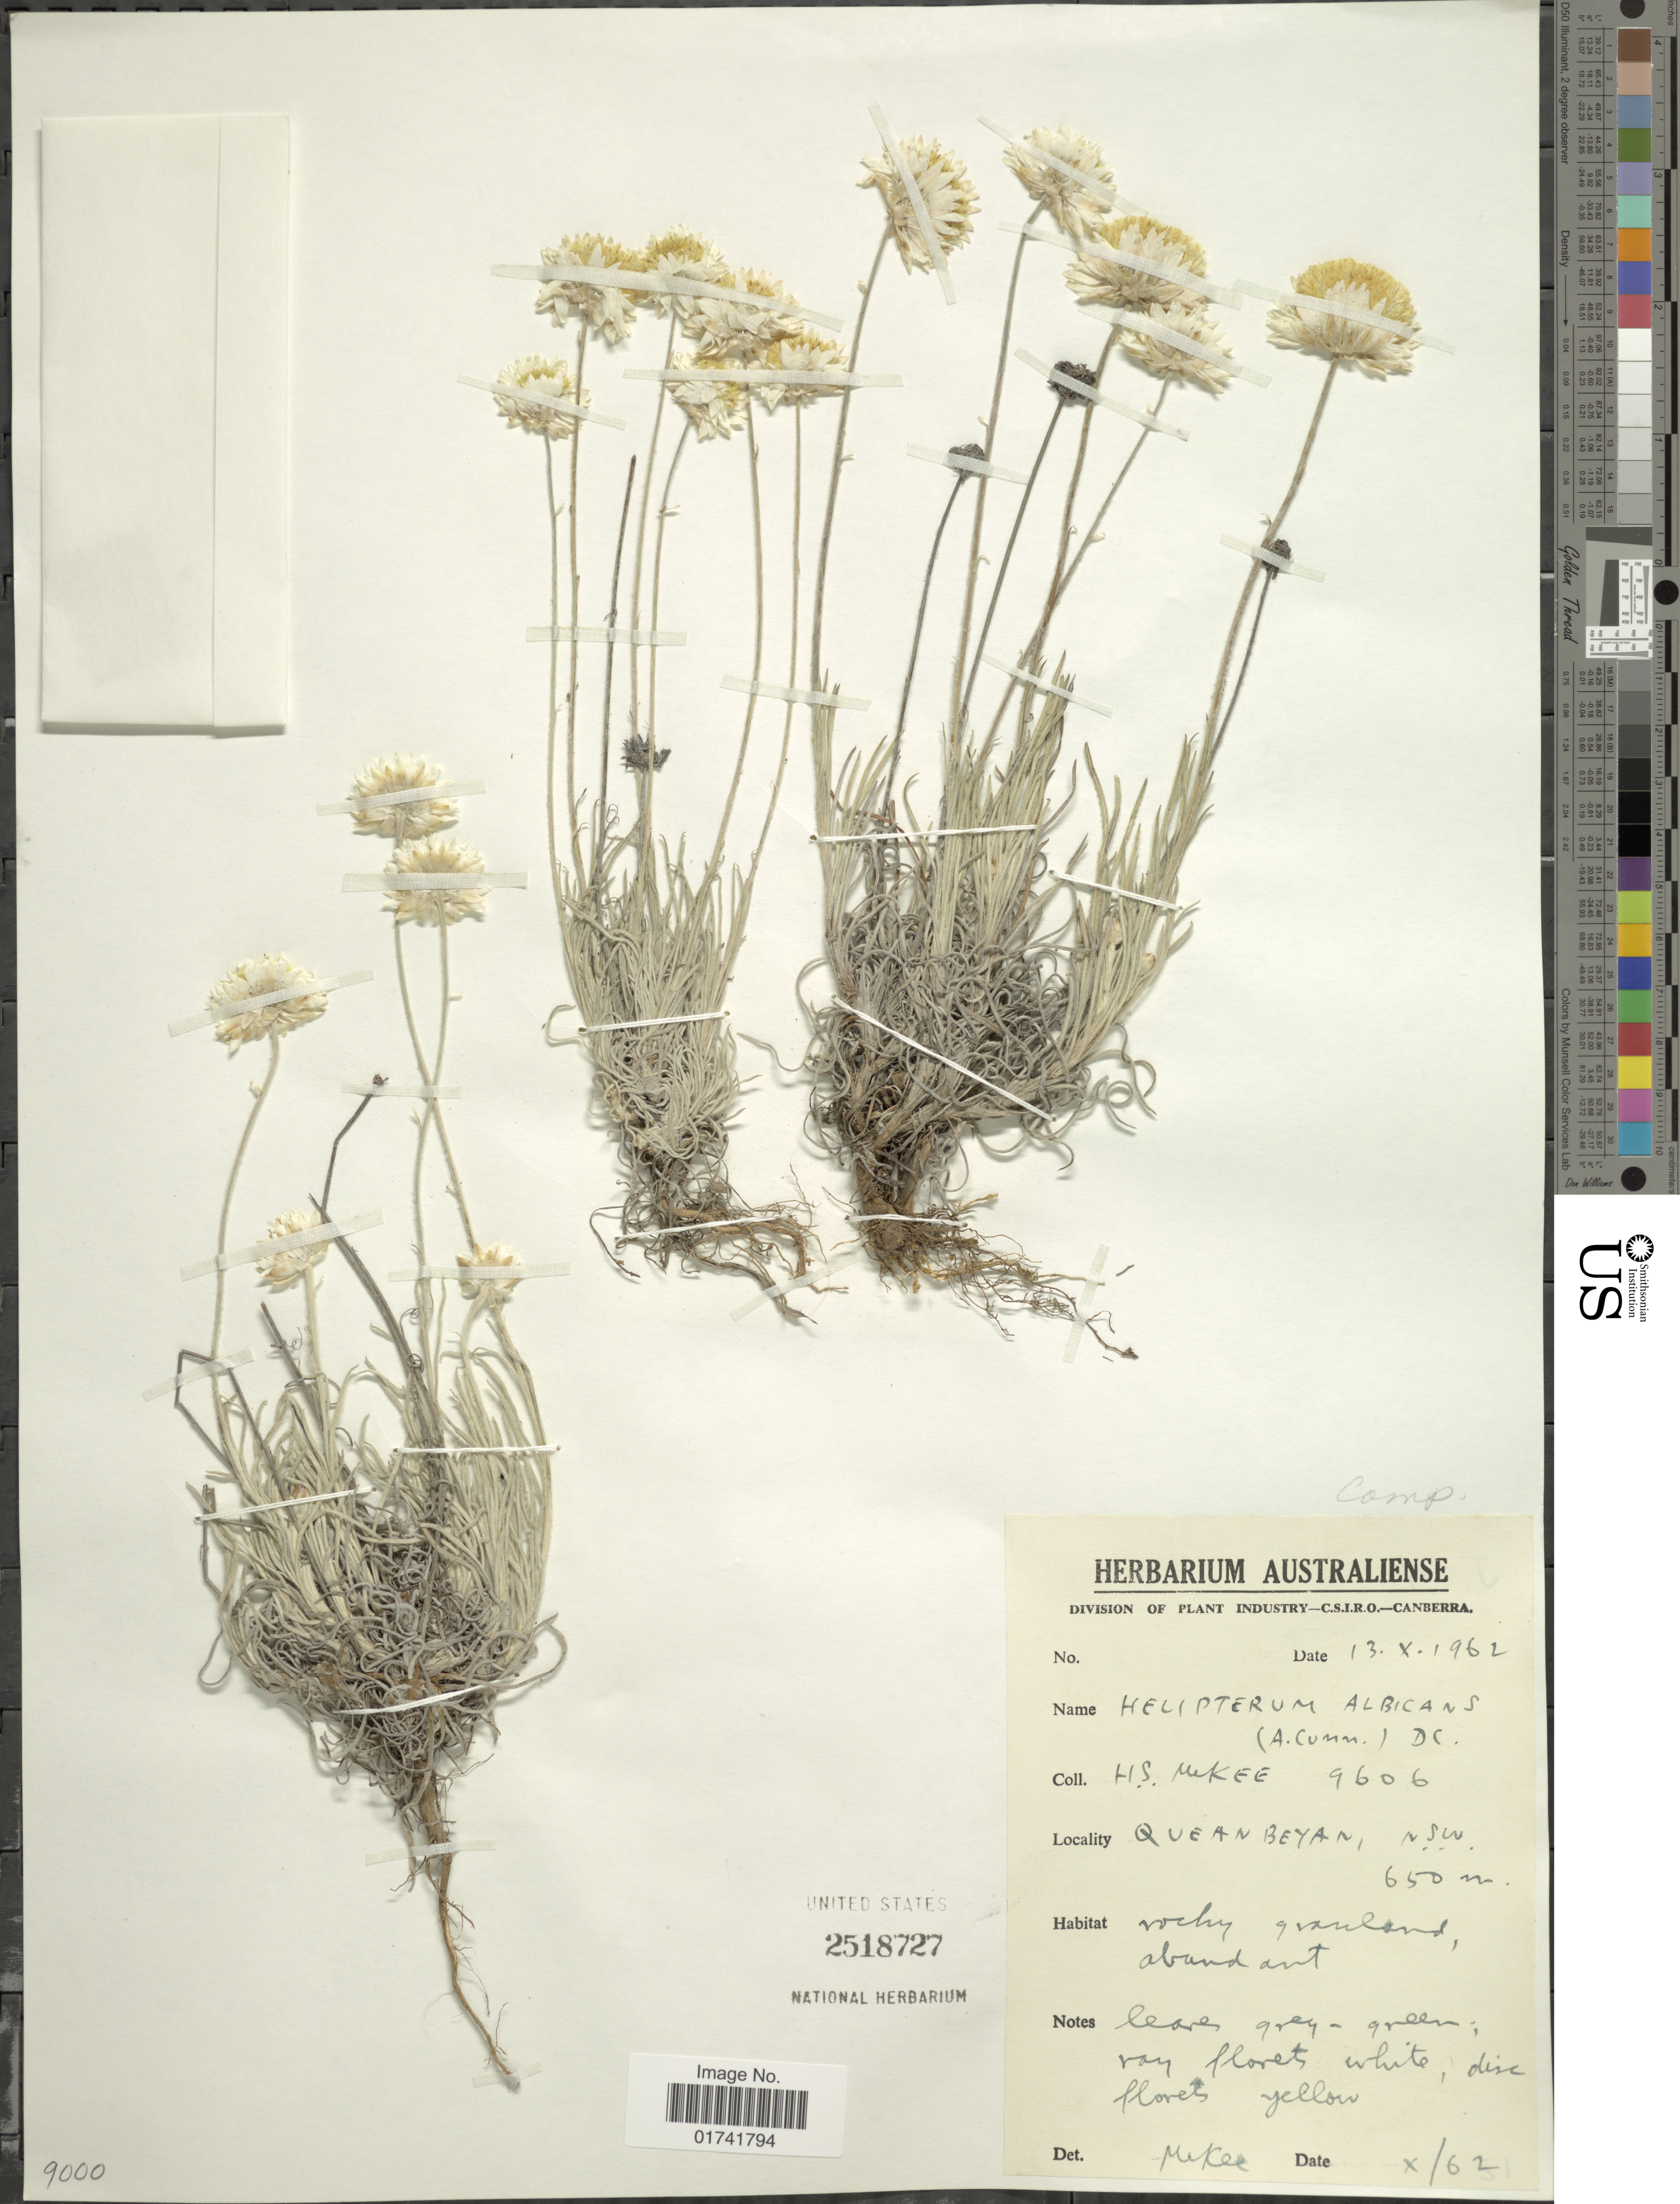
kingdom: Plantae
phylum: Tracheophyta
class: Magnoliopsida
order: Asterales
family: Asteraceae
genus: Leucochrysum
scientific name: Leucochrysum albicans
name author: (A. Cunn.) Paul G. Wilson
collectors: H. S. McKee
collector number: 9606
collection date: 1962-10-13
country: Australia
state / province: New South Wales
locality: Quean Beyan.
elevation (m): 650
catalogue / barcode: US 2518727